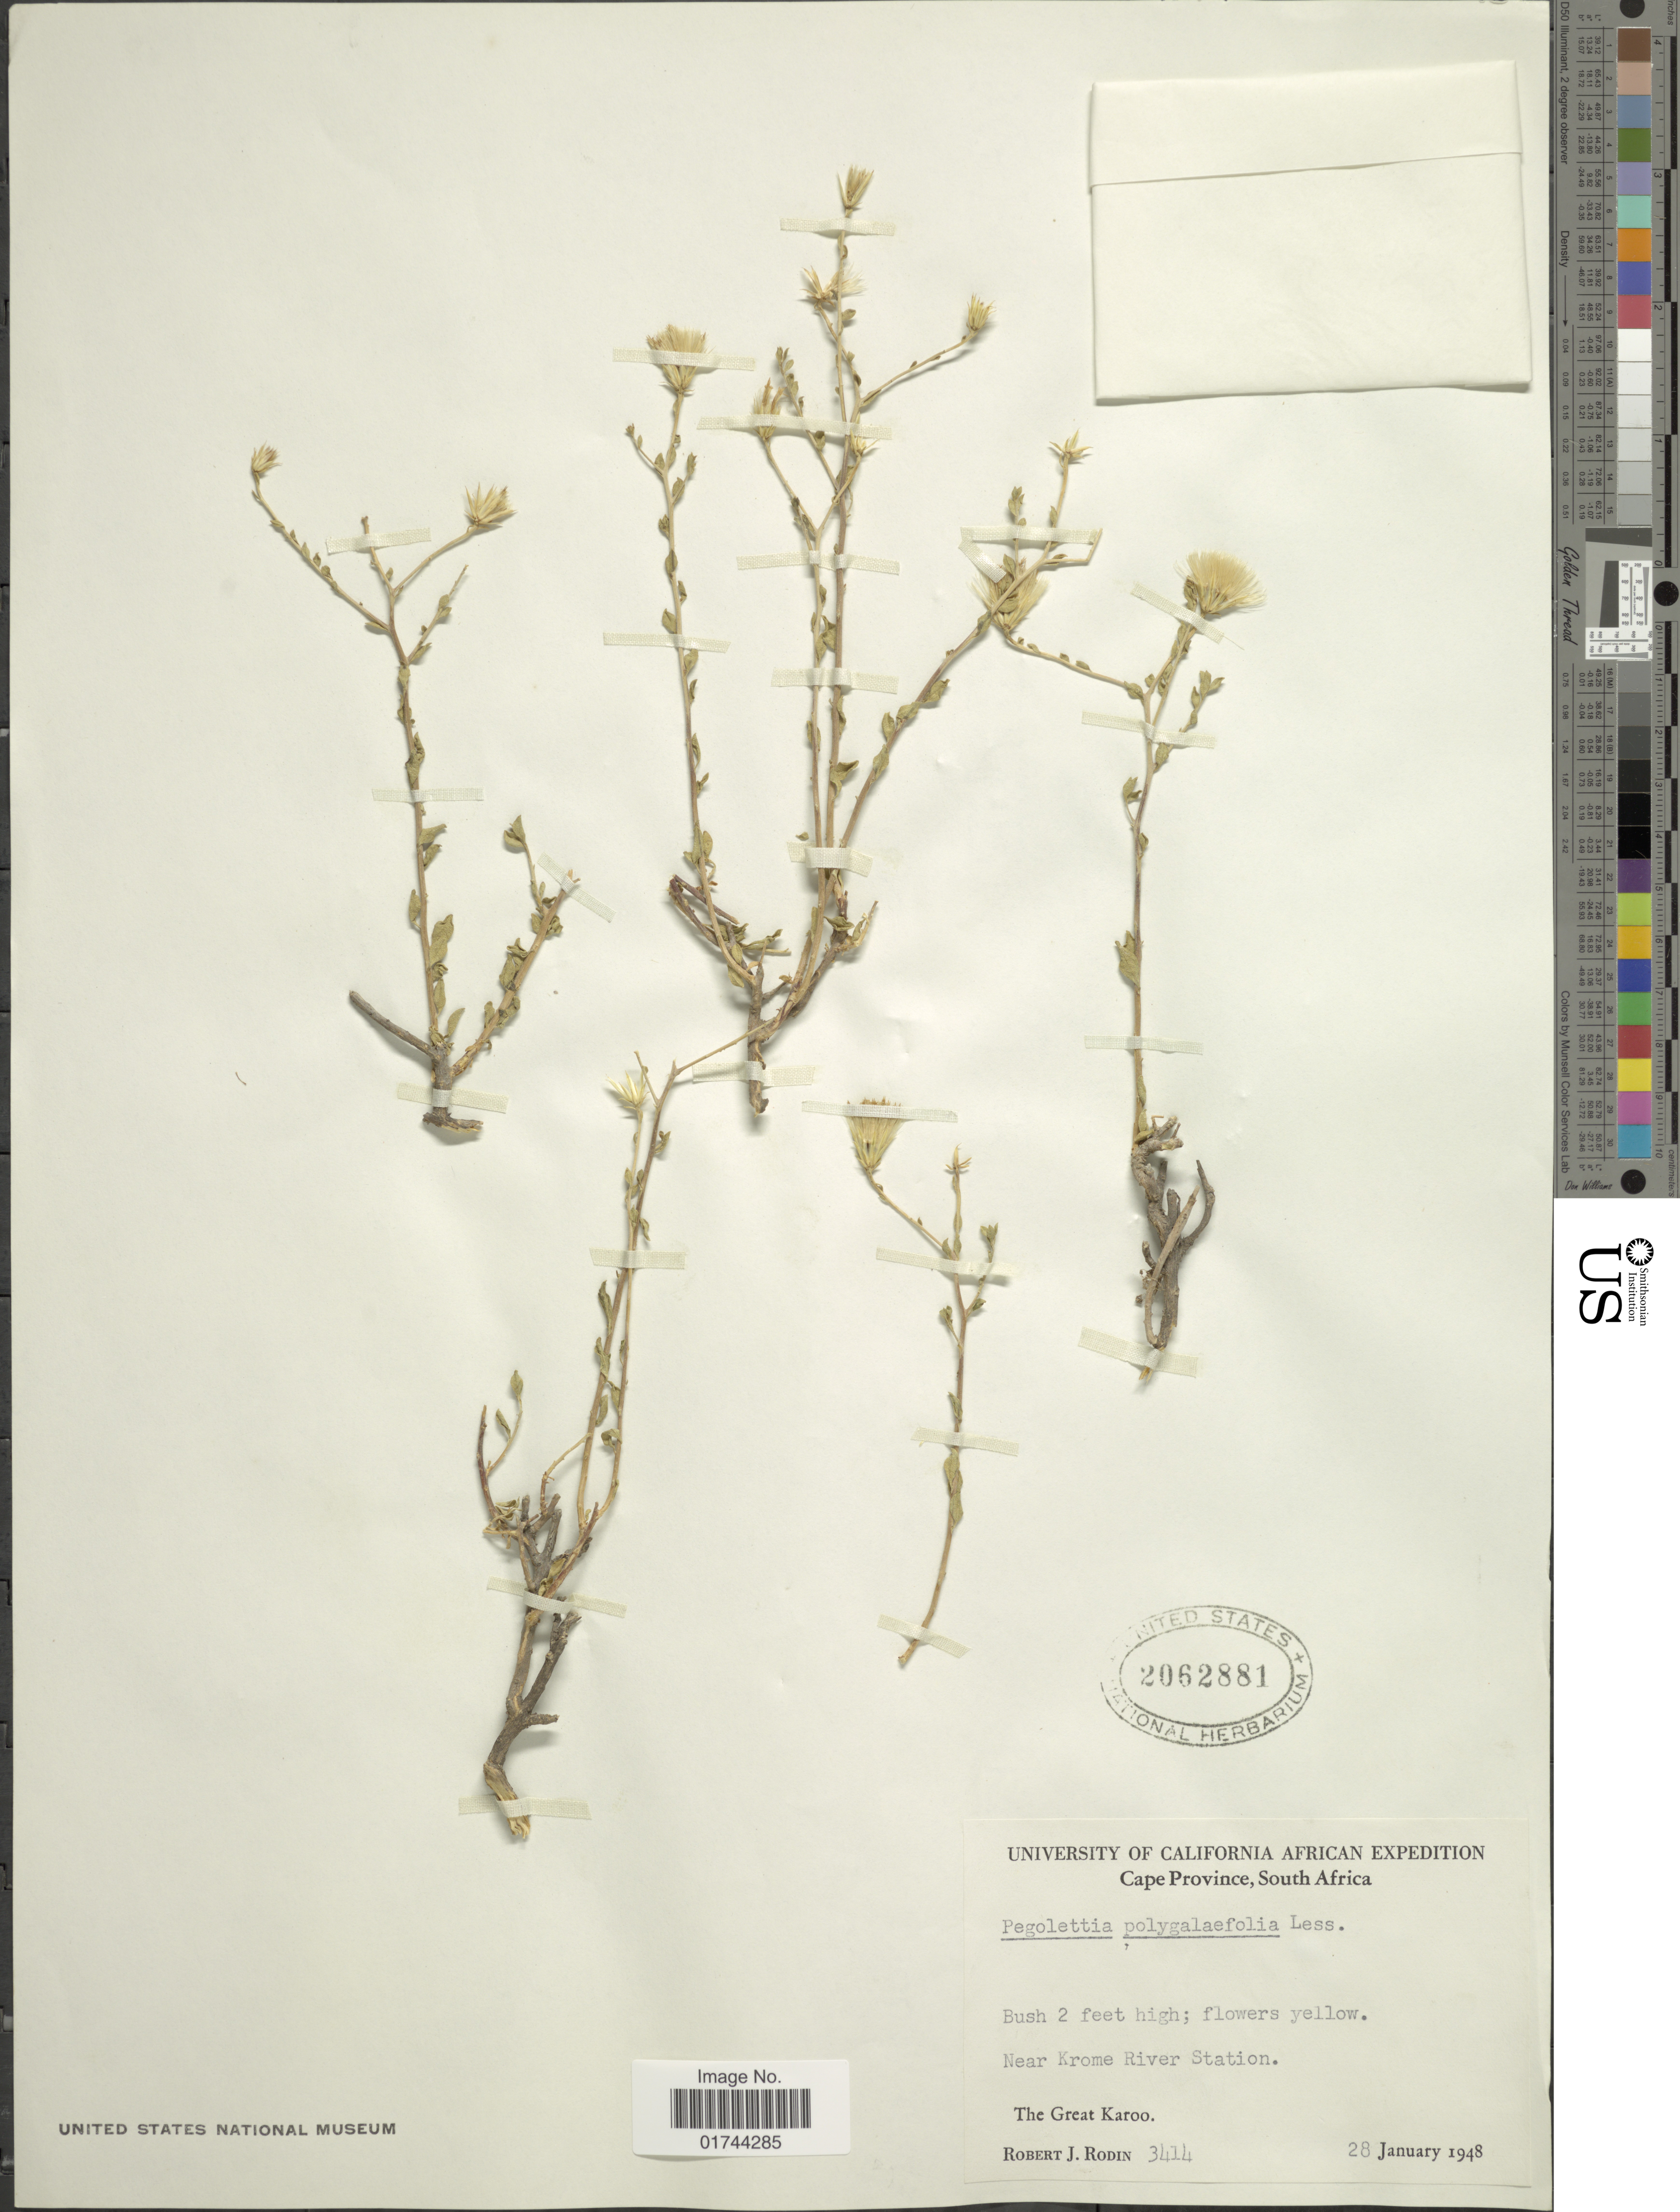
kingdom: Plantae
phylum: Tracheophyta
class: Magnoliopsida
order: Asterales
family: Asteraceae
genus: Pegolettia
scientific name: Pegolettia polygalaefolia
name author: Less.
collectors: R. J. Rodin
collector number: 3414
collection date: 1948-01-28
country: South Africa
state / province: Eastern Cape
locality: Near Krome River Station, The Great Karoo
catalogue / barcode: US 2062881